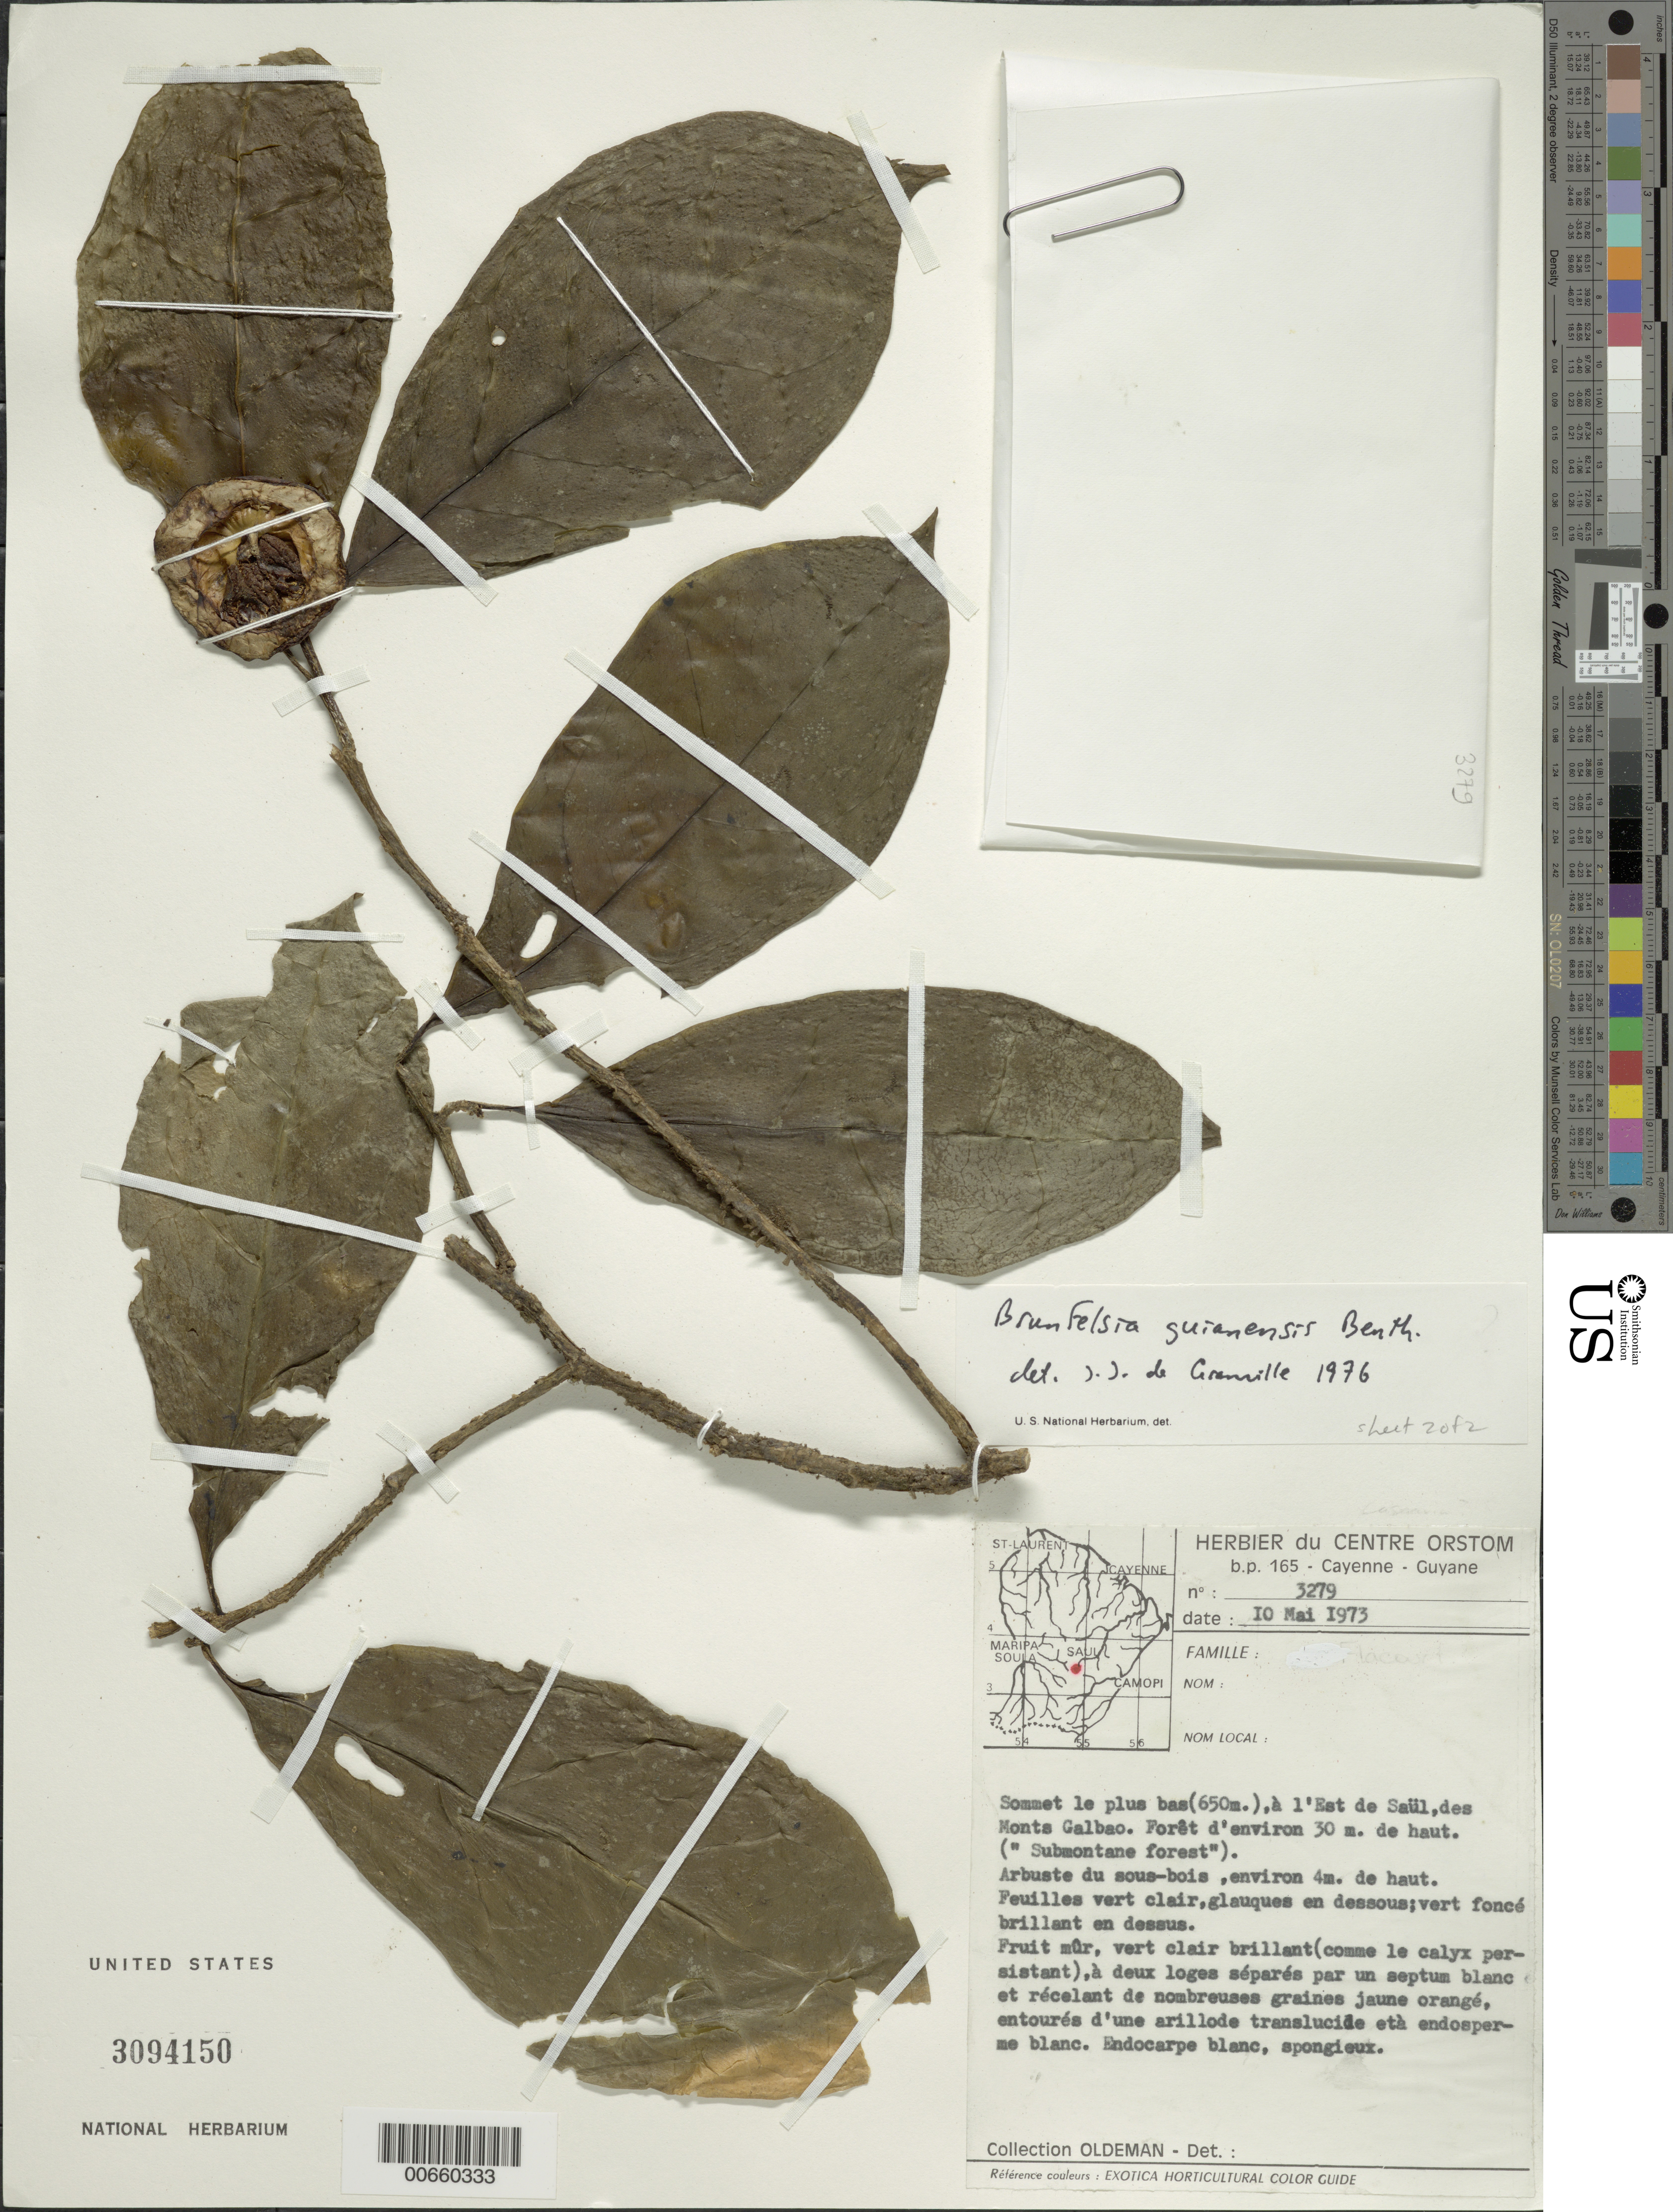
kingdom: Plantae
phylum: Tracheophyta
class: Magnoliopsida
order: Solanales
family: Solanaceae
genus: Brunfelsia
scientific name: Brunfelsia guianensis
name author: Benth.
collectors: -- Oldeman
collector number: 3279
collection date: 1973-05-10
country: French Guiana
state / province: Cayenne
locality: Guyane, Sommet le plus bas, à l'Est de Saül, des Monts Galbao.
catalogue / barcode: US 3094150